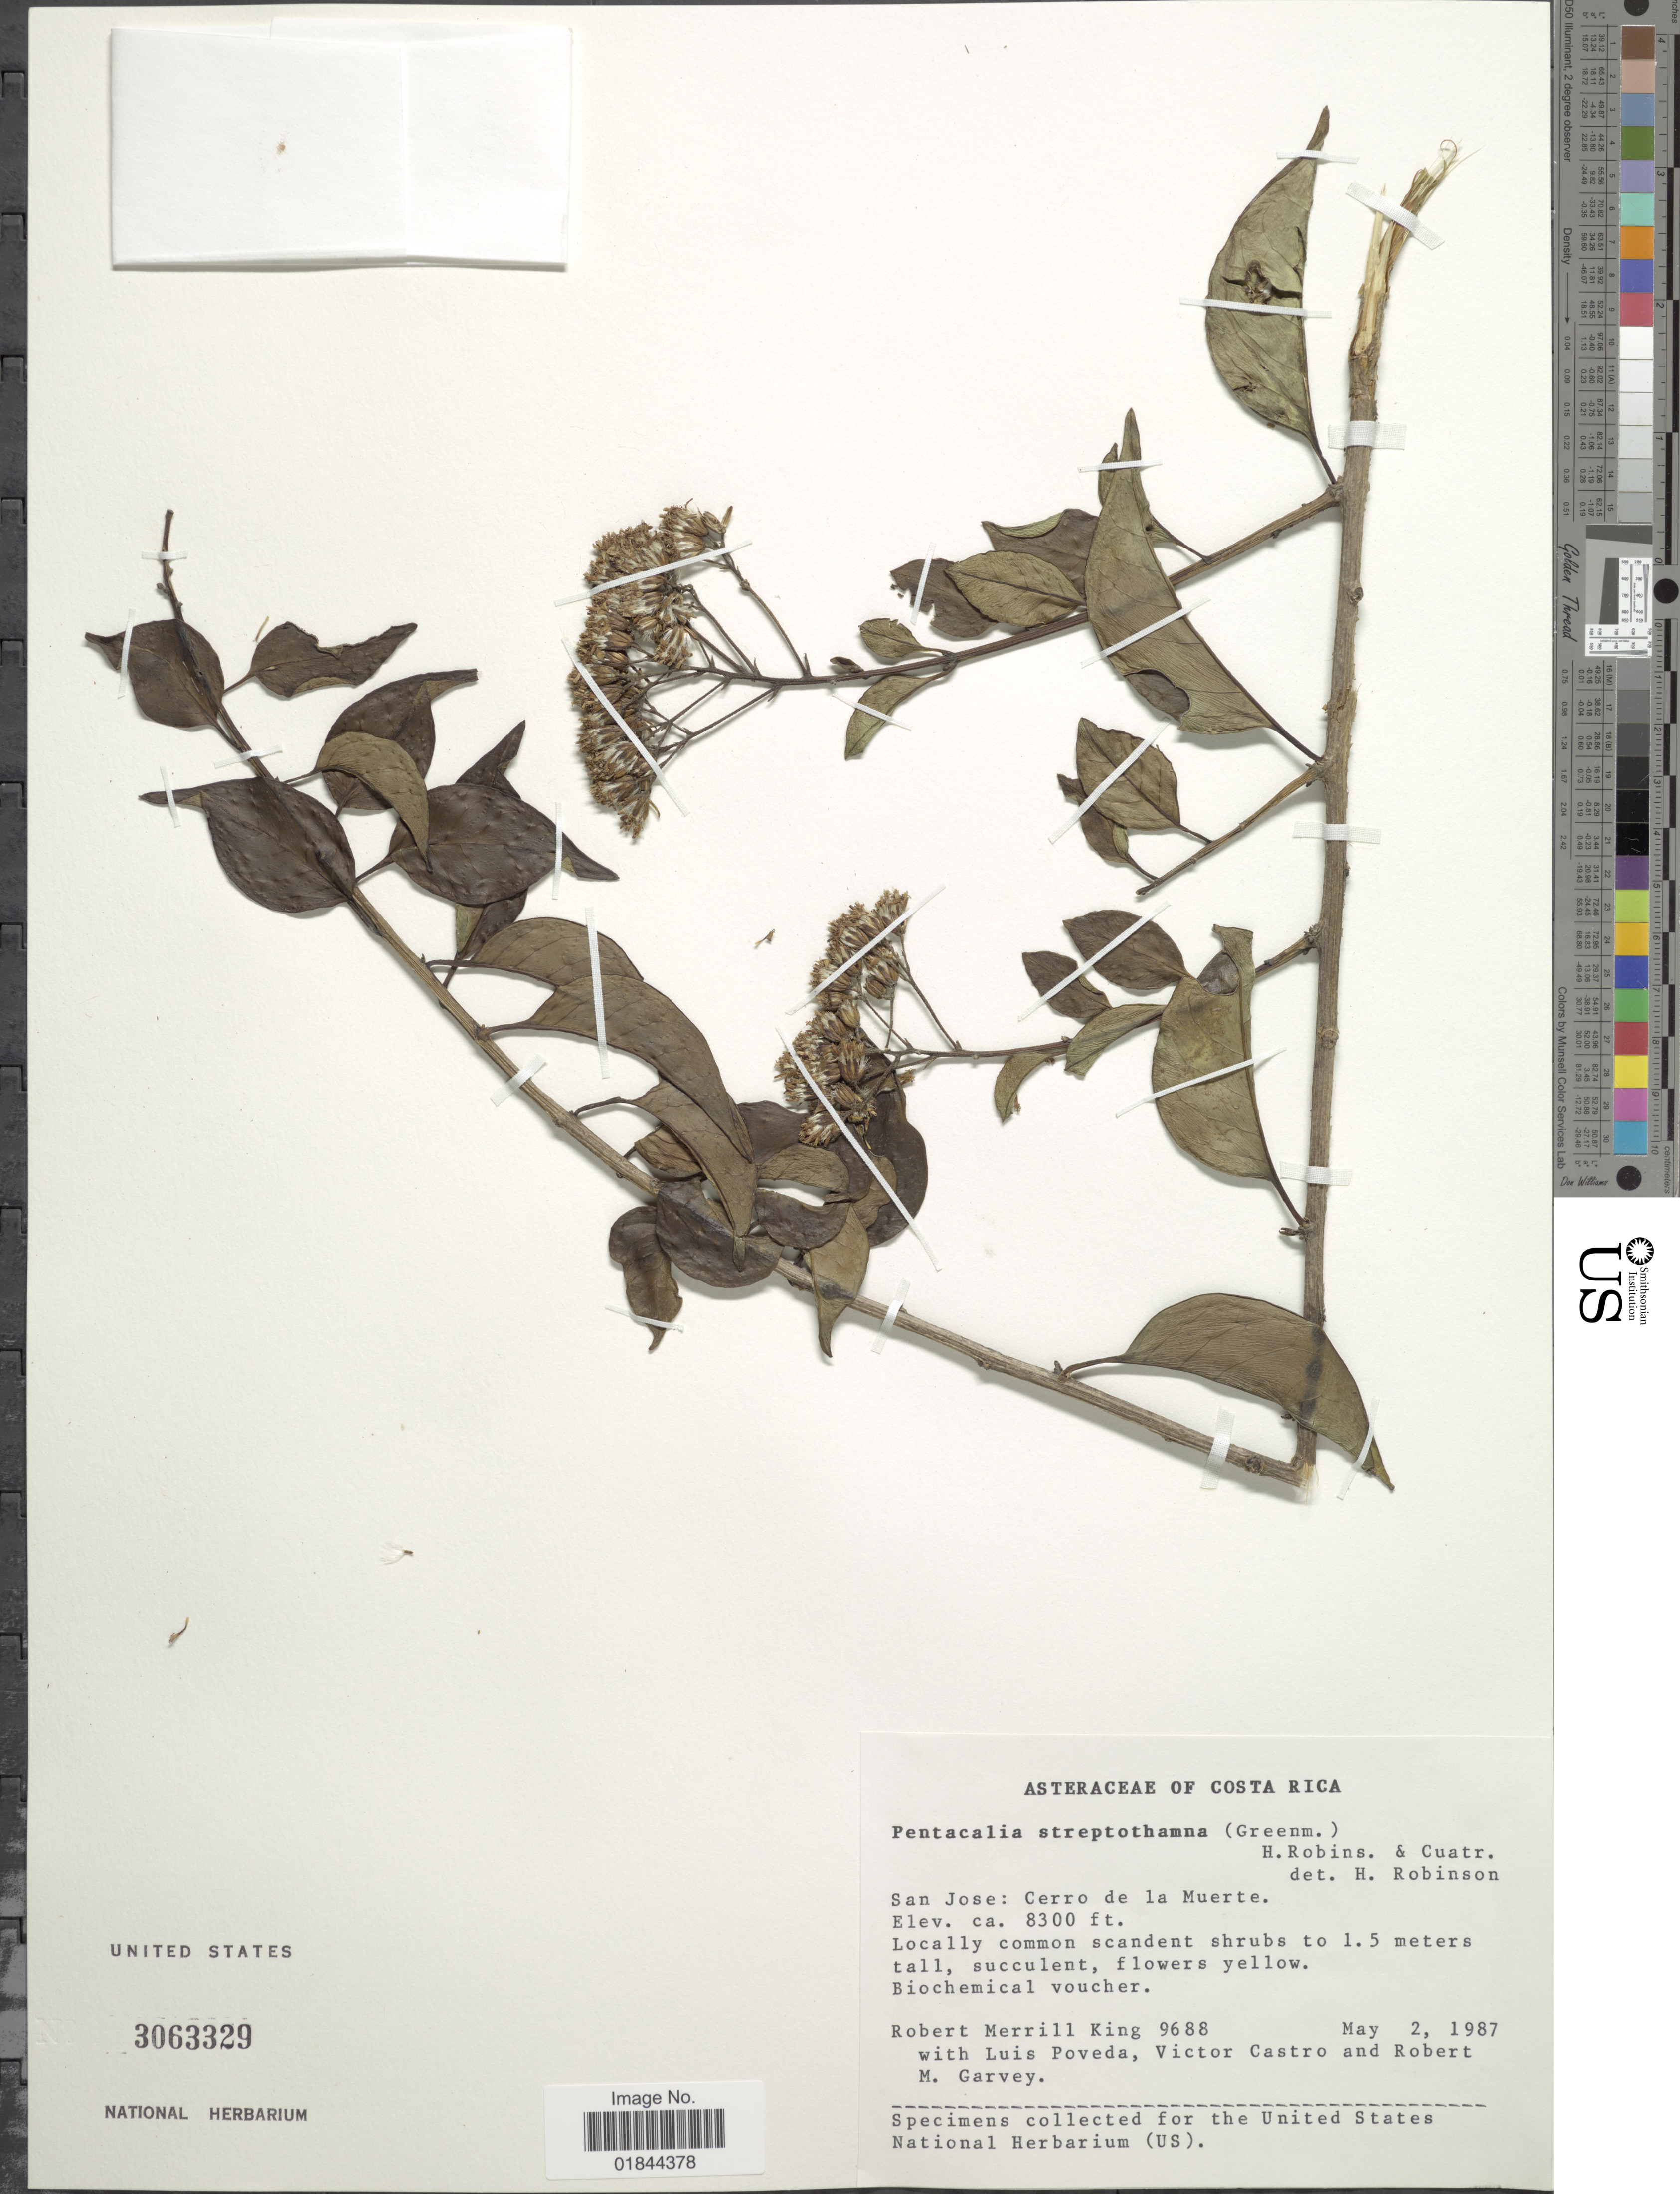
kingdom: Plantae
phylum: Tracheophyta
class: Magnoliopsida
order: Asterales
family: Asteraceae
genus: Pentacalia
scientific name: Pentacalia streptothamna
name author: (Greenm. ex Standl.) H. Rob. & Cuatrec.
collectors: R. M. King, L. J. Poveda, V. Castro & R. Garvey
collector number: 9688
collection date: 1987-05-02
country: Costa Rica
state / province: San José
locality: Cerro de la Muerte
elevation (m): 2530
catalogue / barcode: US 3063329